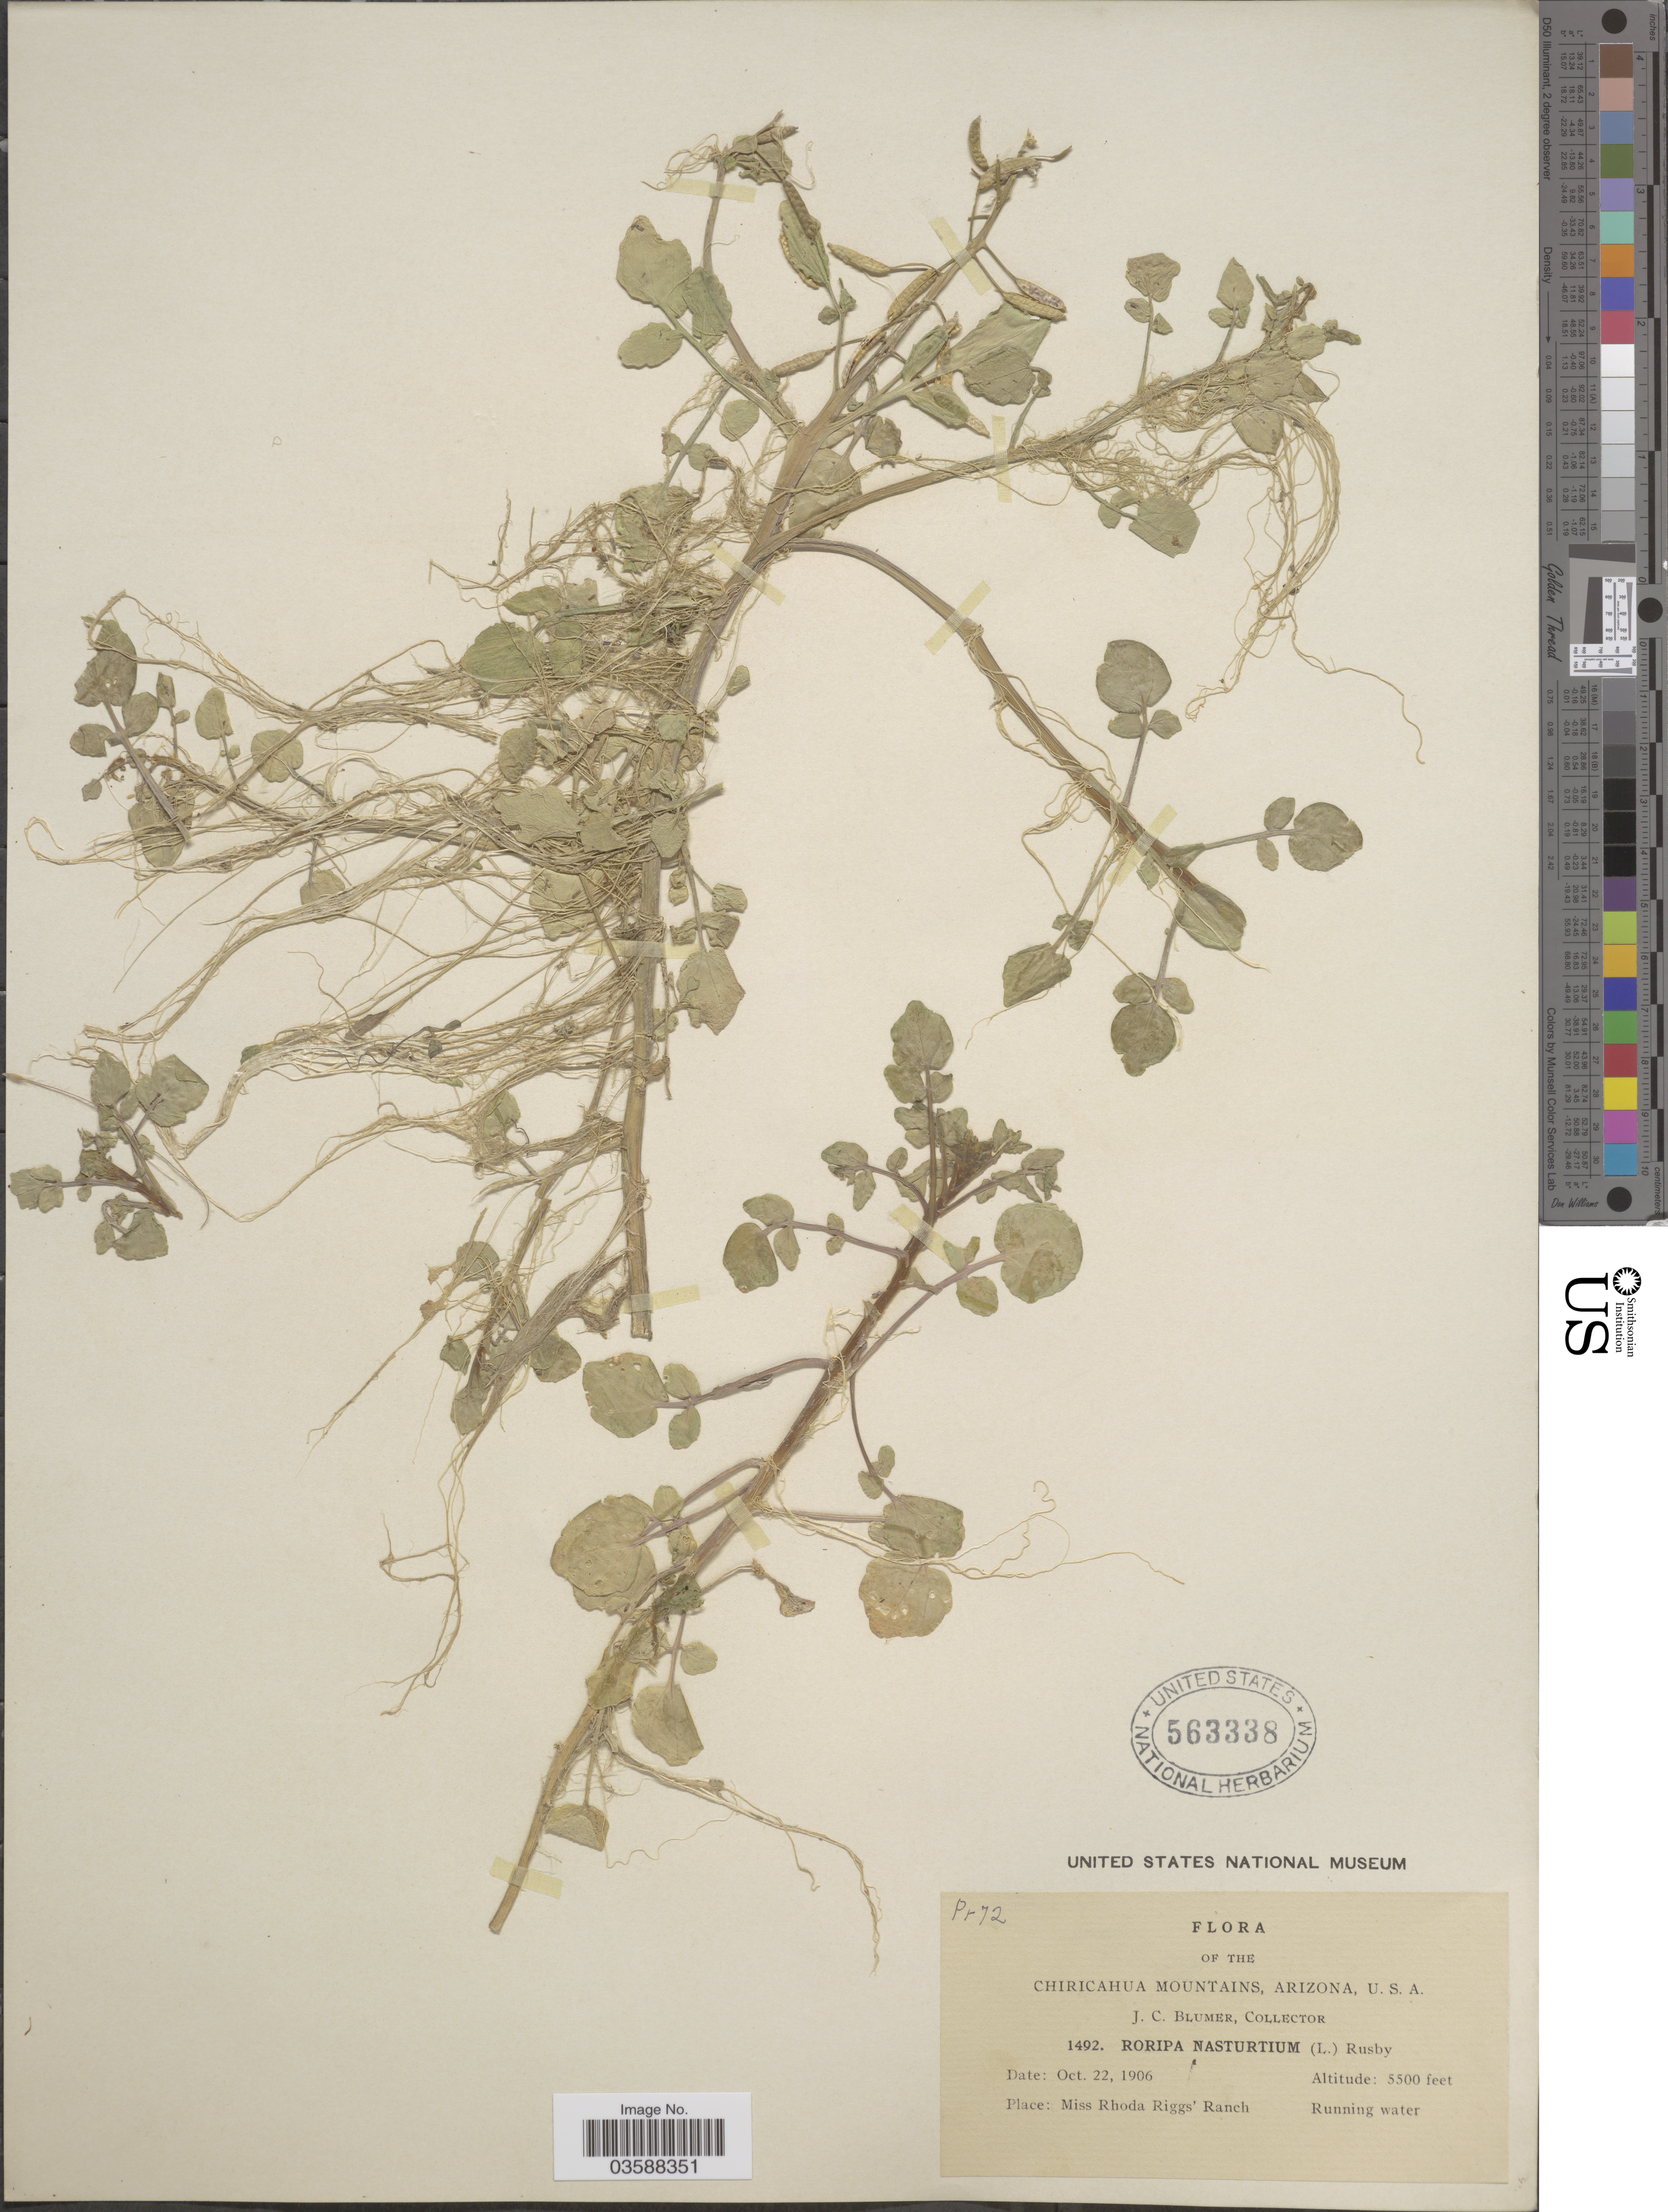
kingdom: Plantae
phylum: Tracheophyta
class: Magnoliopsida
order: Brassicales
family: Brassicaceae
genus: Nasturtium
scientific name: Nasturtium officinale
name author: R. Br.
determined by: Strong, M. T., (US), Smithsonian Institution - National Museum of Natural History (UNITED STATES)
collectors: J. C. Blumer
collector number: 1492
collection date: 1906-10-22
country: United States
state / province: Arizona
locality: The Chiricahua Mountains; Miss Rhoda Riggs' Ranch.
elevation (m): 1676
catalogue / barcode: US 563338